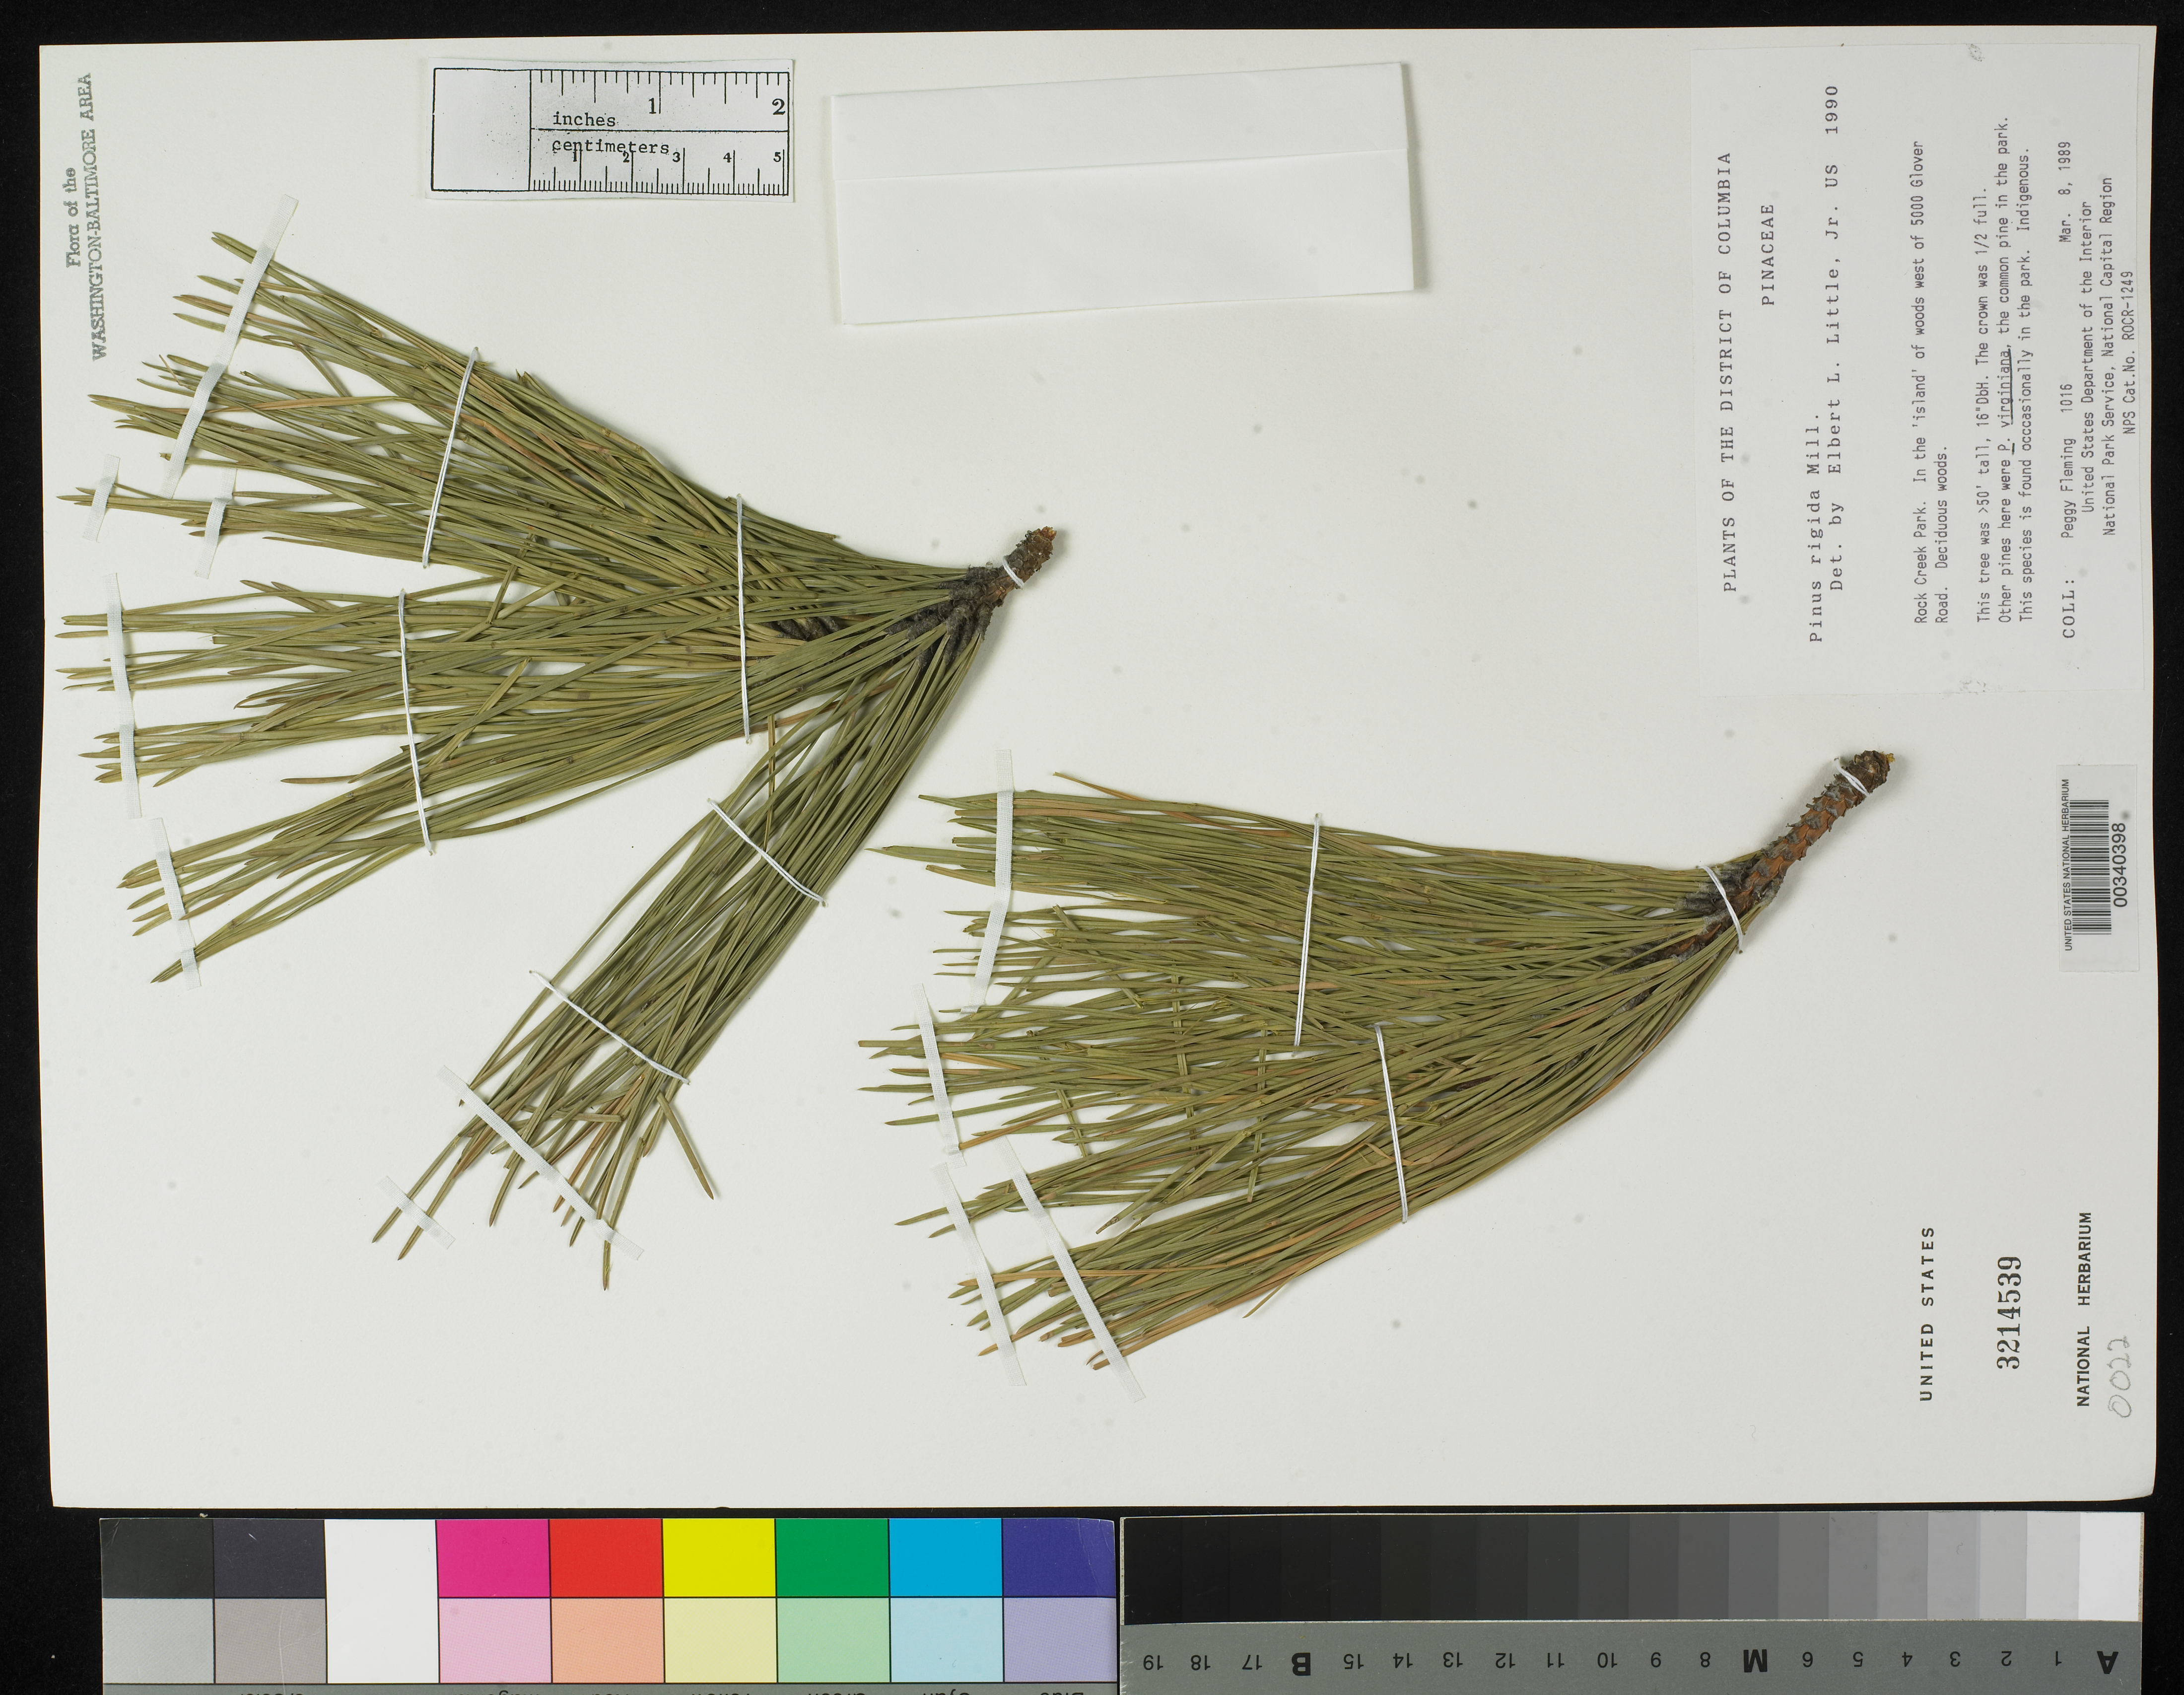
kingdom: Plantae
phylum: Tracheophyta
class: Pinopsida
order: Pinales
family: Pinaceae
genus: Pinus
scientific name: Pinus rigida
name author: Mill.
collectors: P. Fleming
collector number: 1014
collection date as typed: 28 Jan 1989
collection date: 1989-01-28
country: United States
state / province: District of Columbia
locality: Rock Creek Park, in island of woods W of Glover road Rock Creek Park and Vicinity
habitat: Deciduous woods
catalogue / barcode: US 3214539